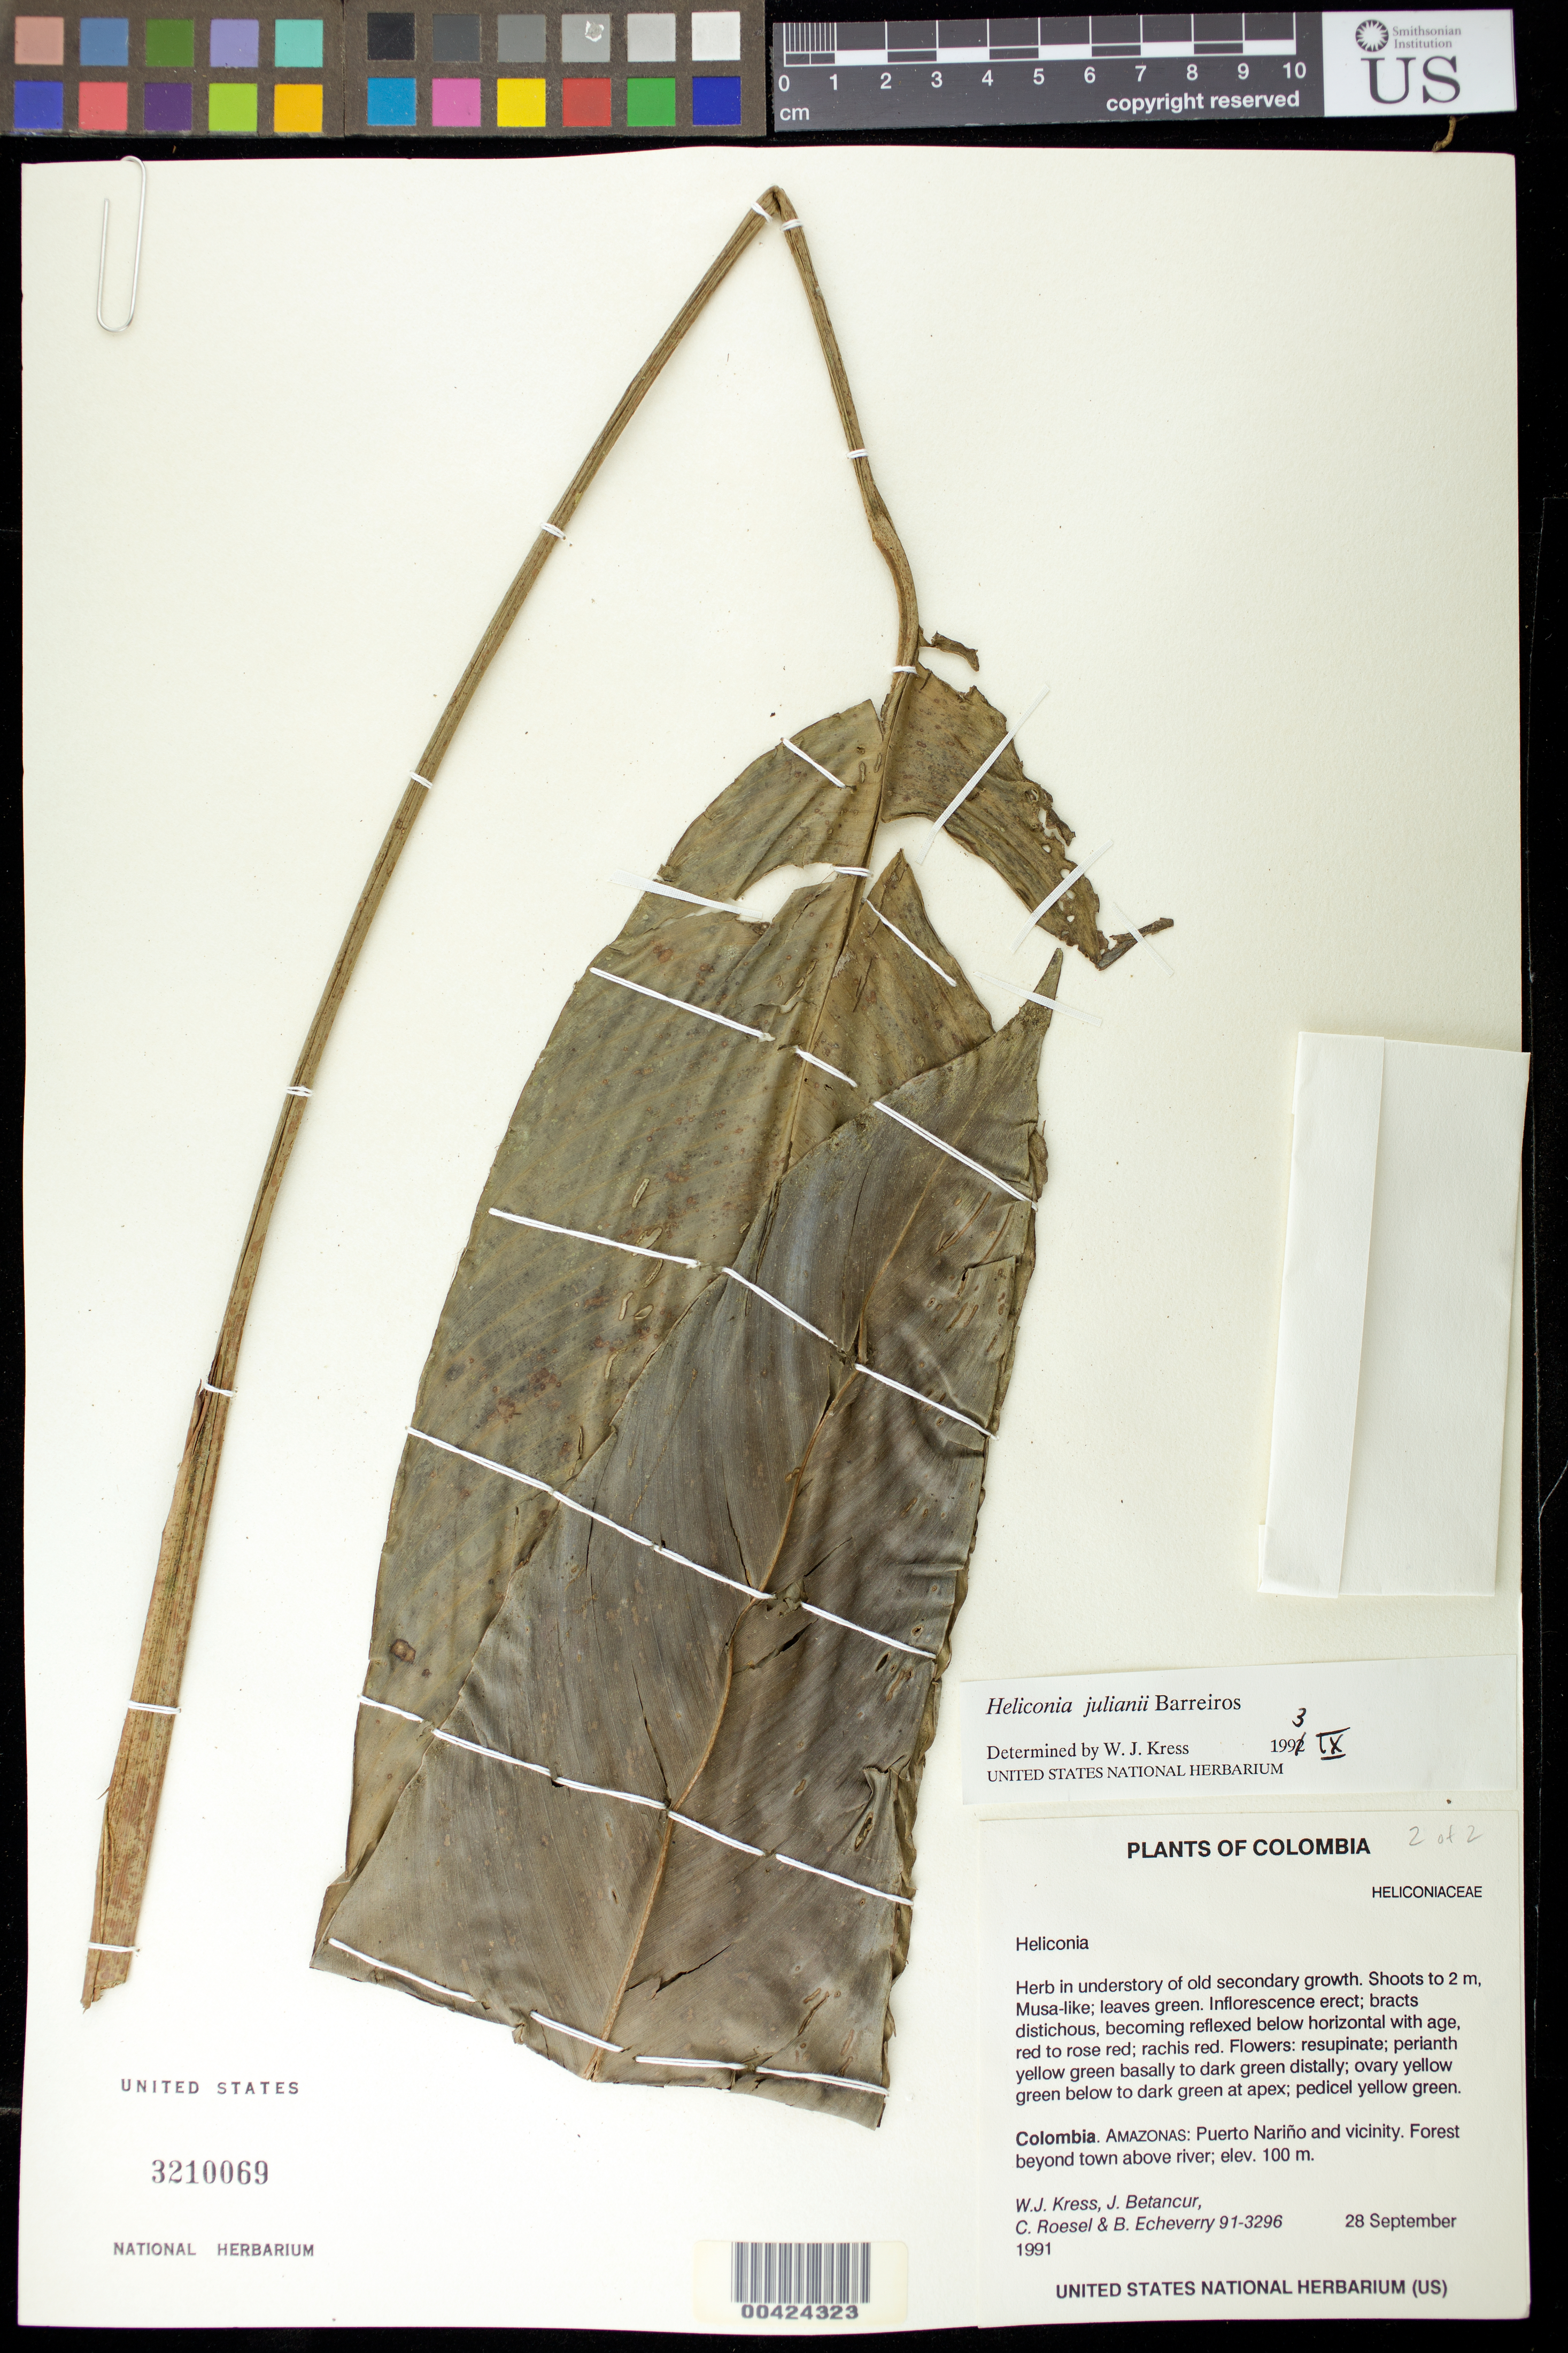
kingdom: Plantae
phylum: Tracheophyta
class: Liliopsida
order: Zingiberales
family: Heliconiaceae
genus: Heliconia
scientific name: Heliconia julianii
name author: Barreiros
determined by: Kress, W. J., (US), Smithsonian Institution - National Museum of Natural History (UNITED STATES)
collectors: W. J. Kress, J. C. Betancur, C. S. Roesel & B. Echeverry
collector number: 91-3296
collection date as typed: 28 Sep 1991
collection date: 1991-09-28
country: Colombia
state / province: Amazônas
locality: Puerto Narino and vicinity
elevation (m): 100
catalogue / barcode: US 3210069